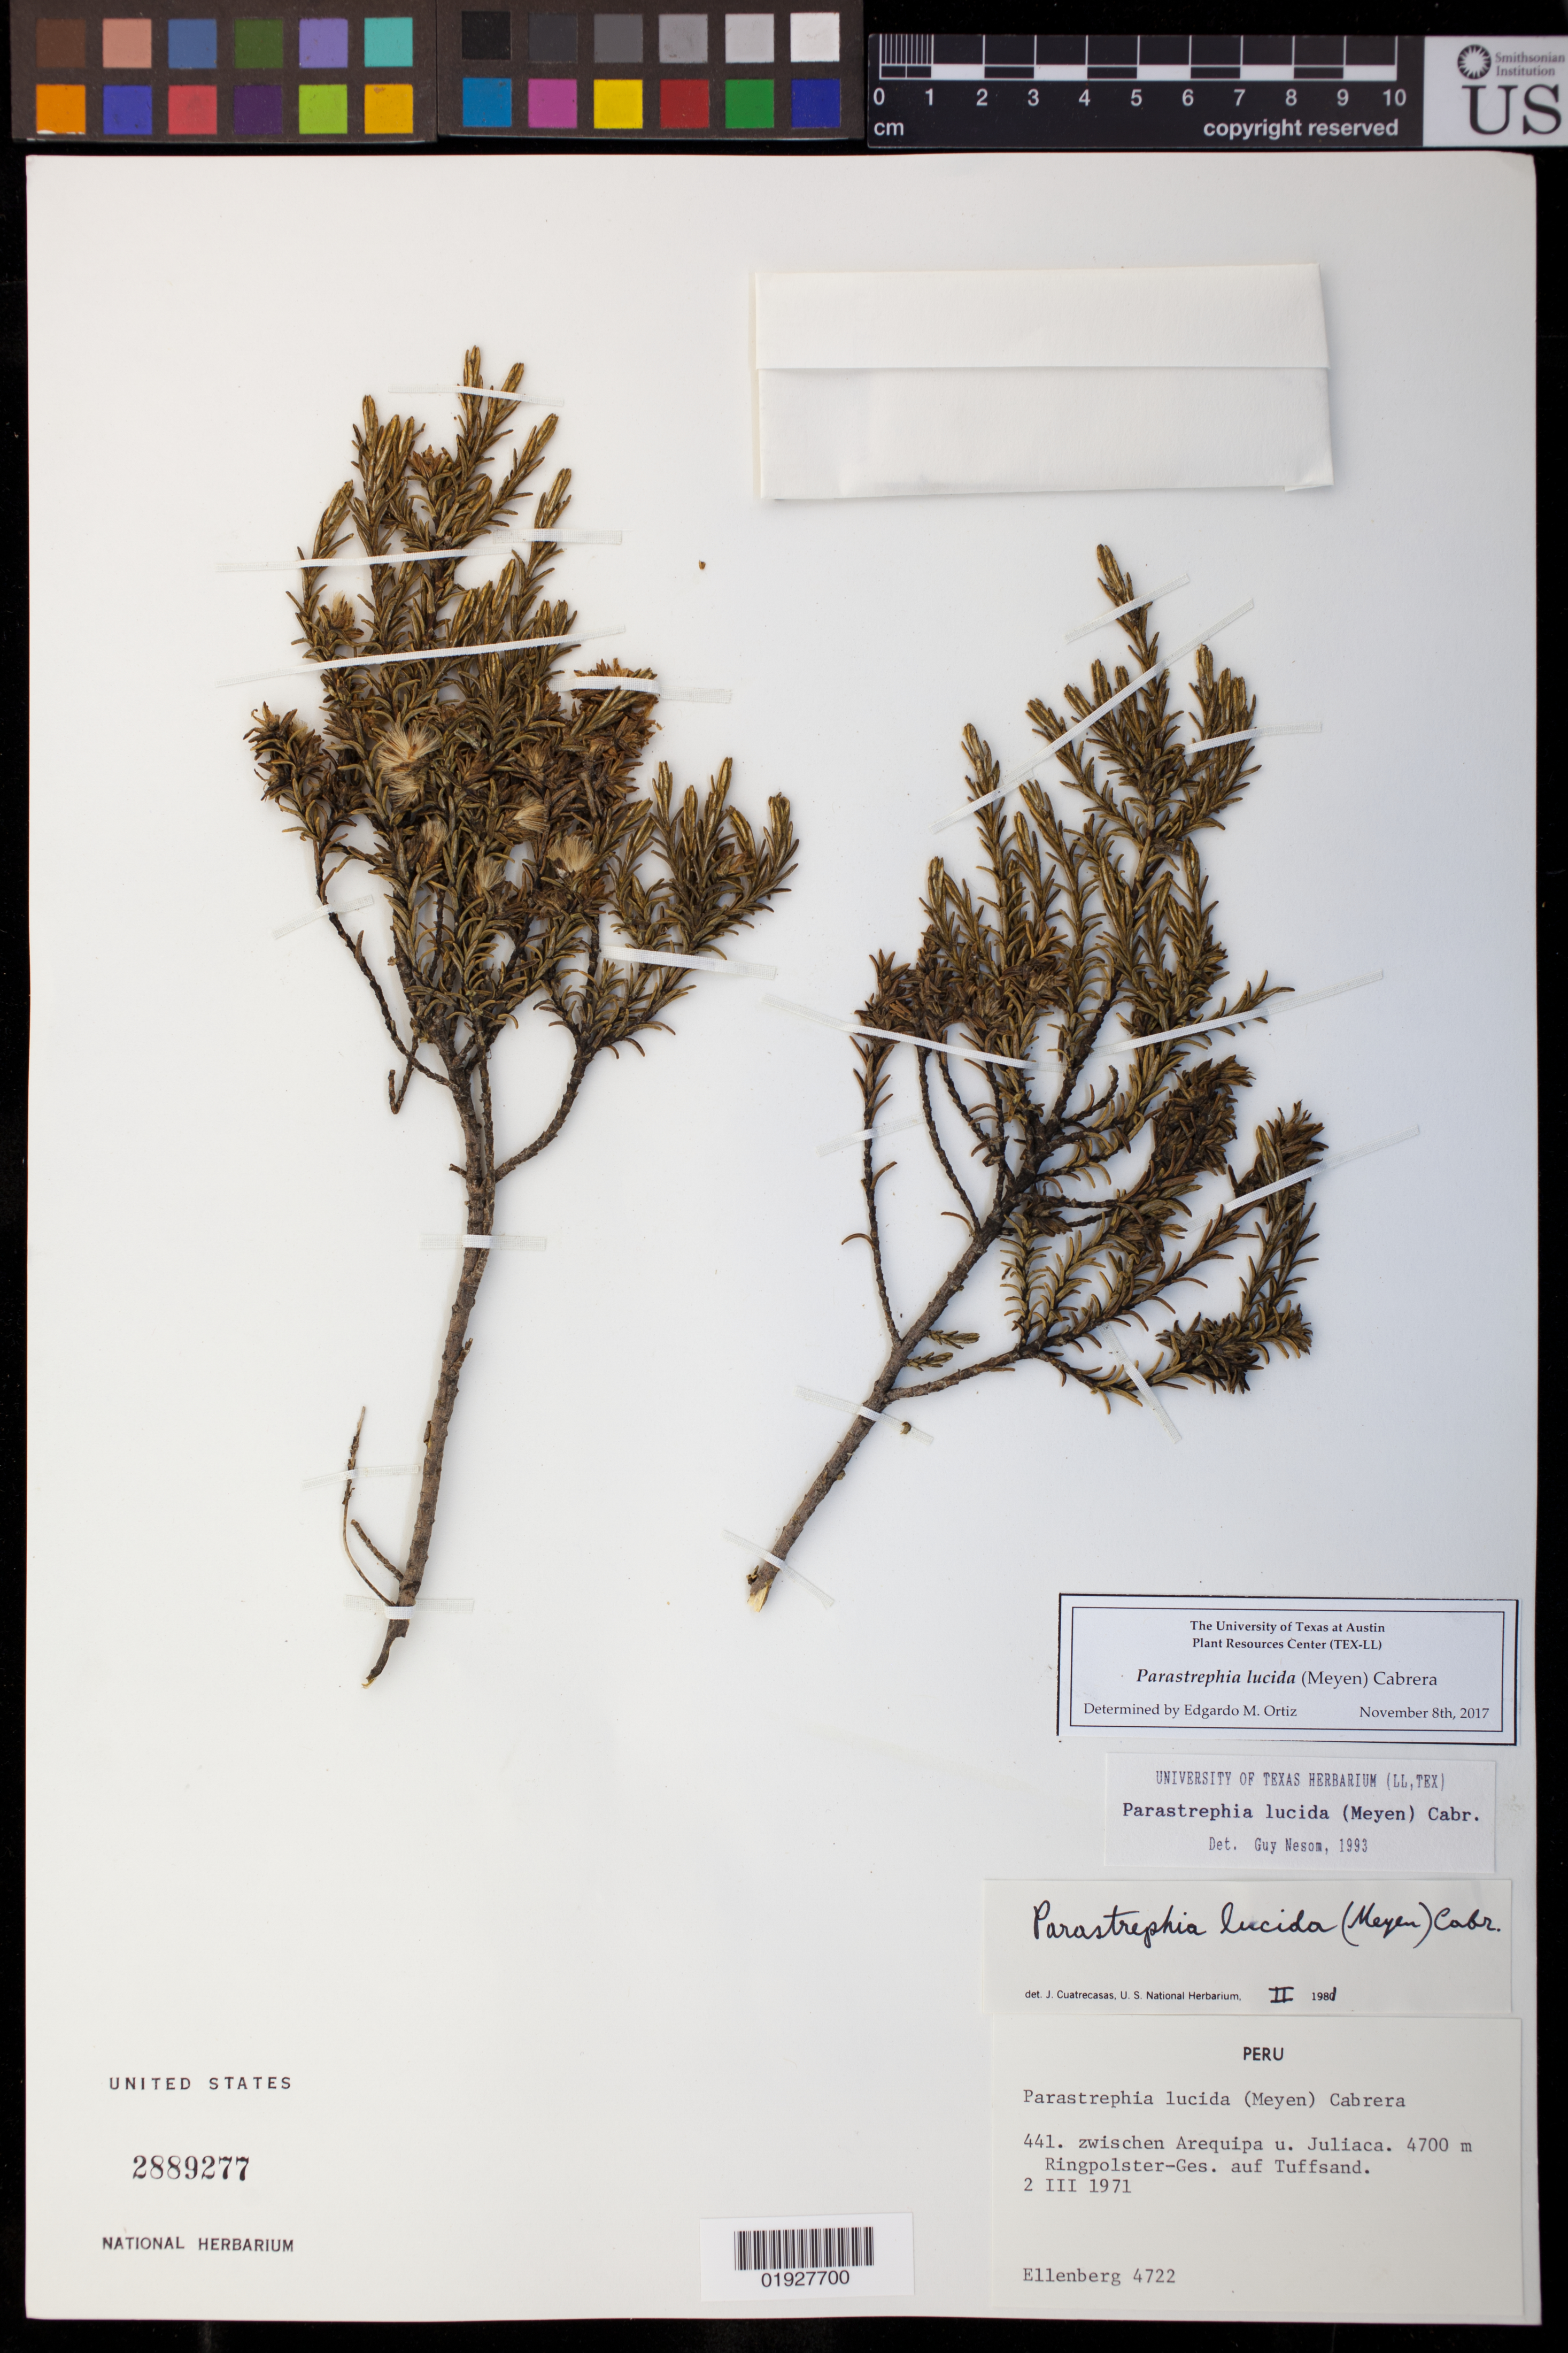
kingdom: Plantae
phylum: Tracheophyta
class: Magnoliopsida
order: Asterales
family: Asteraceae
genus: Parastrephia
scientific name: Parastrephia lucida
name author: (Meyen) Cabrera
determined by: Ortiz, E. M.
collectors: H. Ellenberg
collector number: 4722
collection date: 1971-03-02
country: Peru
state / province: Arequipa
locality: Areguipa u. Juliaca. (Zwischen, Rignpolster-Ges. auf Tuffsand)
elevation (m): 4700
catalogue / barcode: US 2889277